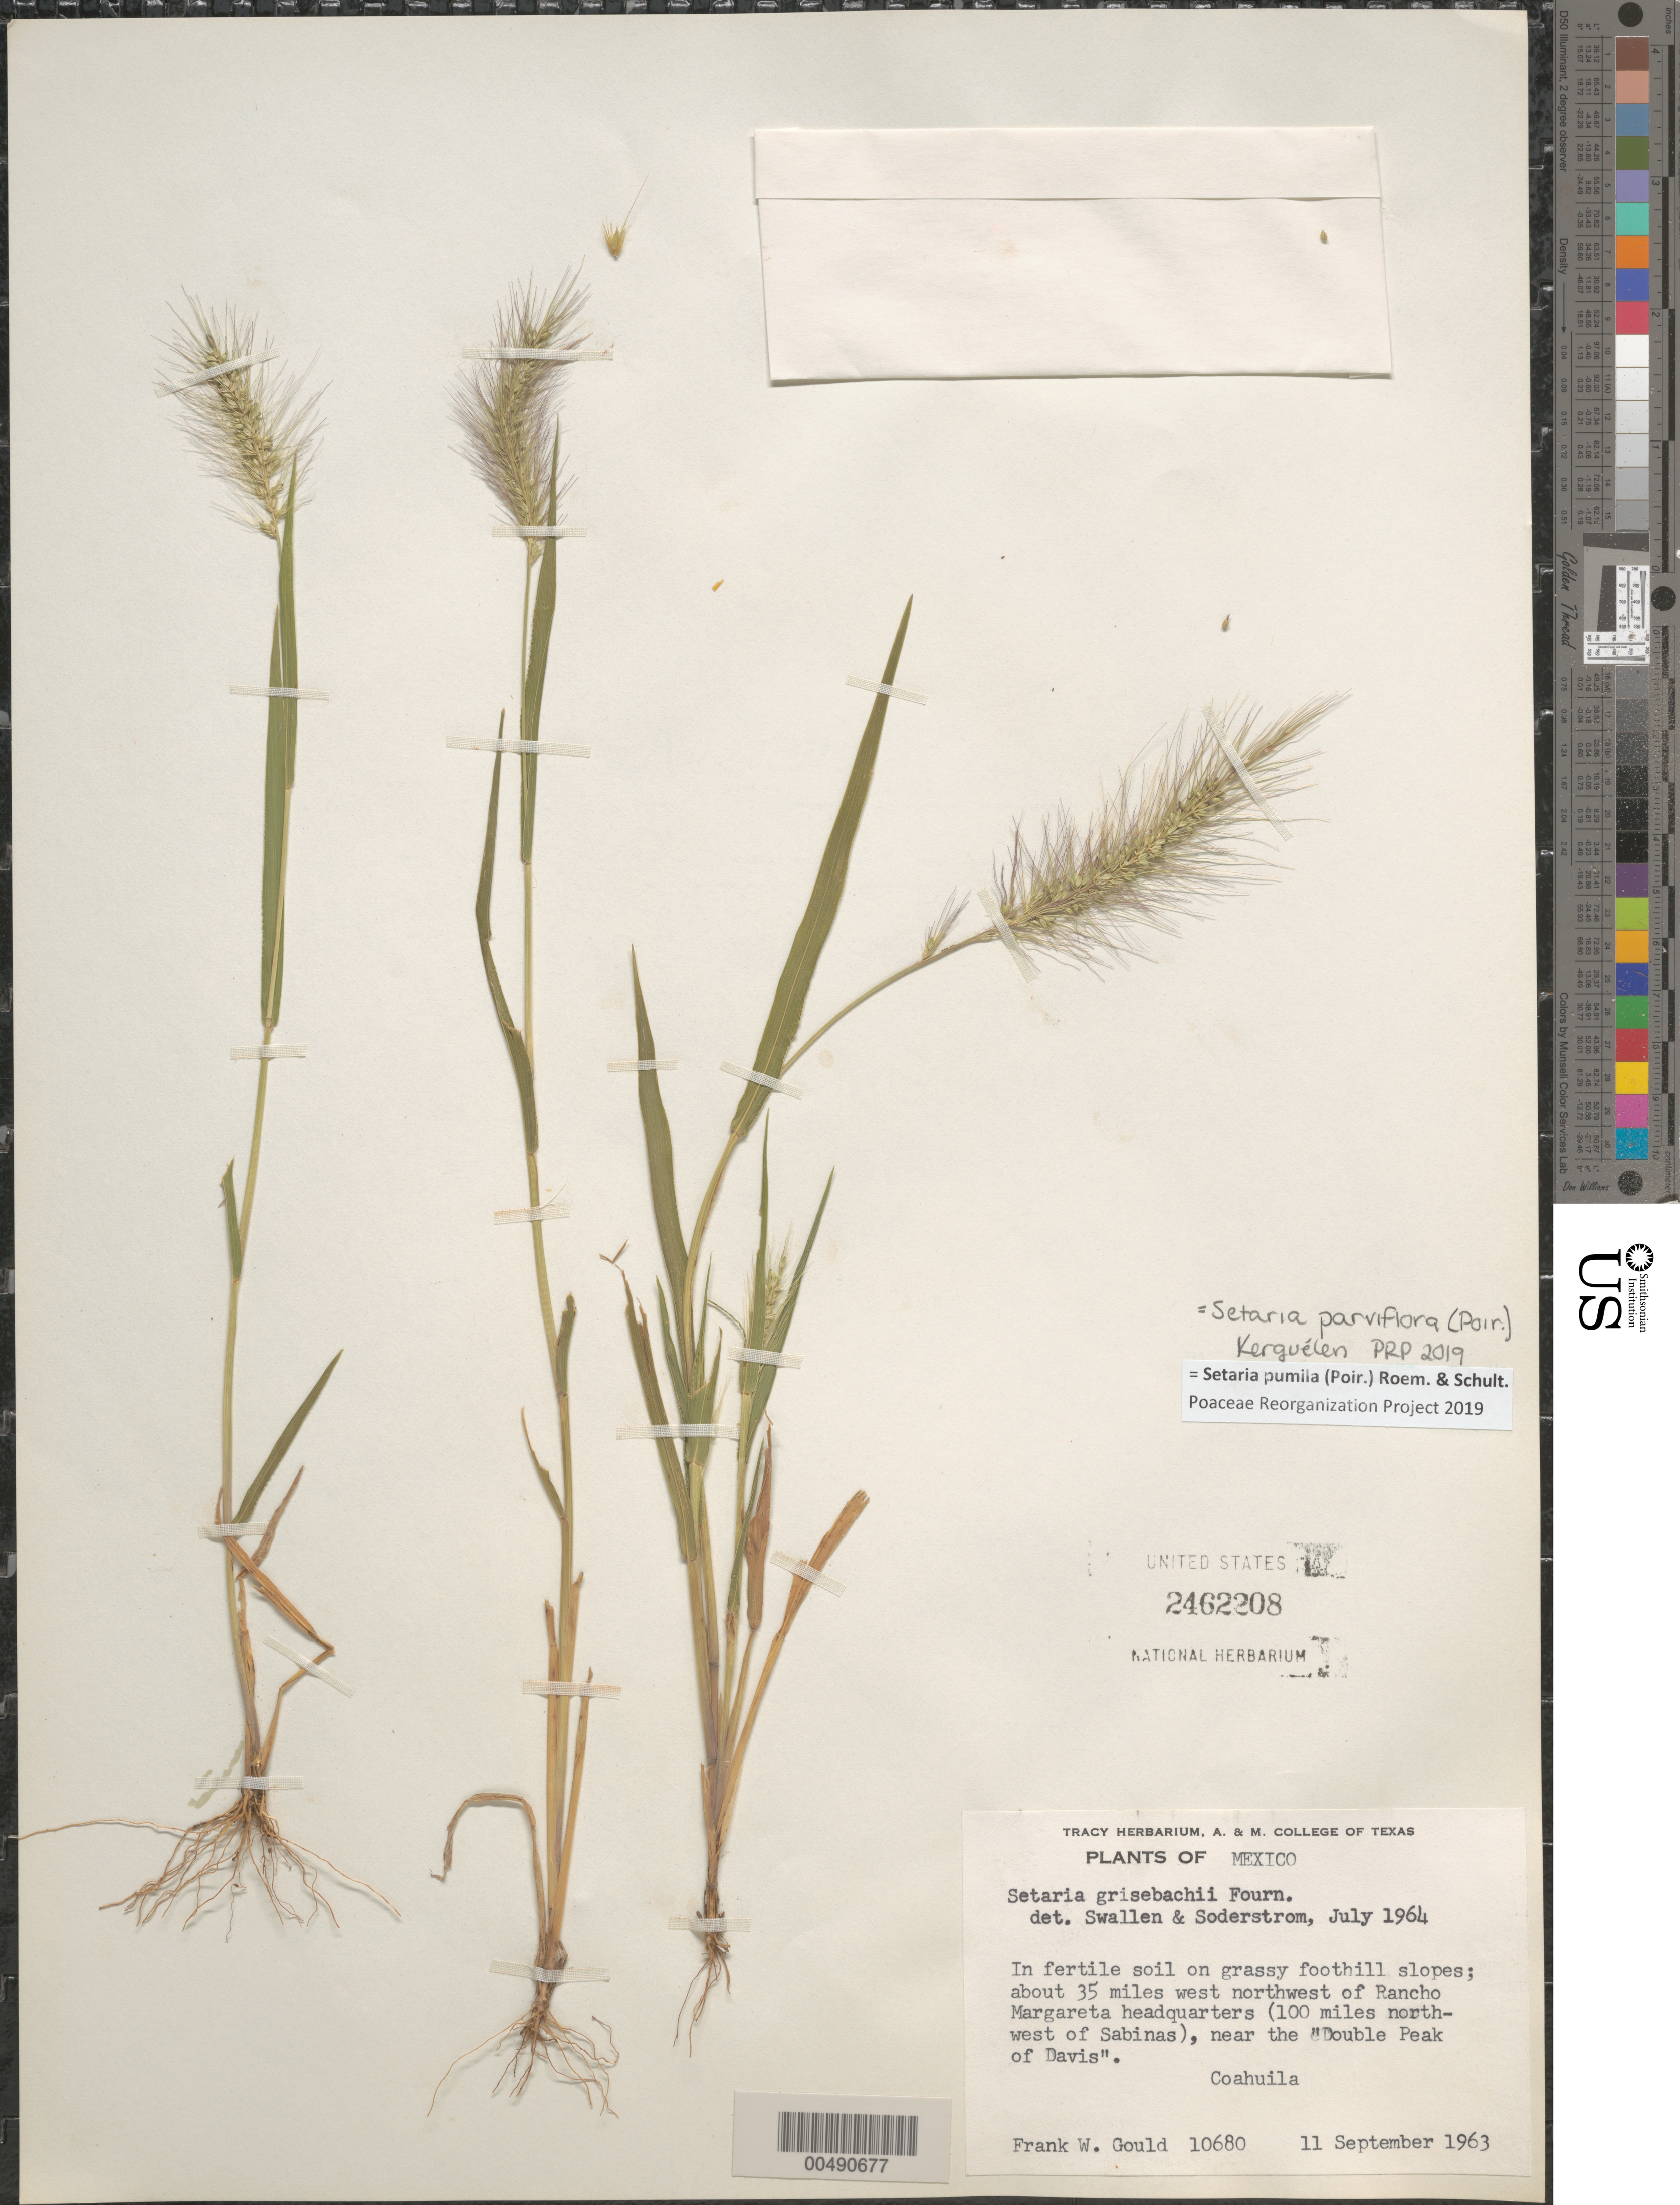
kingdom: Plantae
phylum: Tracheophyta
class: Liliopsida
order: Poales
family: Poaceae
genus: Setaria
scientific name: Setaria parviflora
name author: (Poir.) Kerguélen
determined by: Poaceae Reorganization Project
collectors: F. W. Gould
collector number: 10680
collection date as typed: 11 Sep 1963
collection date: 1963-09-11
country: Mexico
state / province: Coahuila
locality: About 35 mi WNW of Rancho Margareta headquarters (100 mi NW of Sabinas), near the Double Peak of Davis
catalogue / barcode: US 2462208